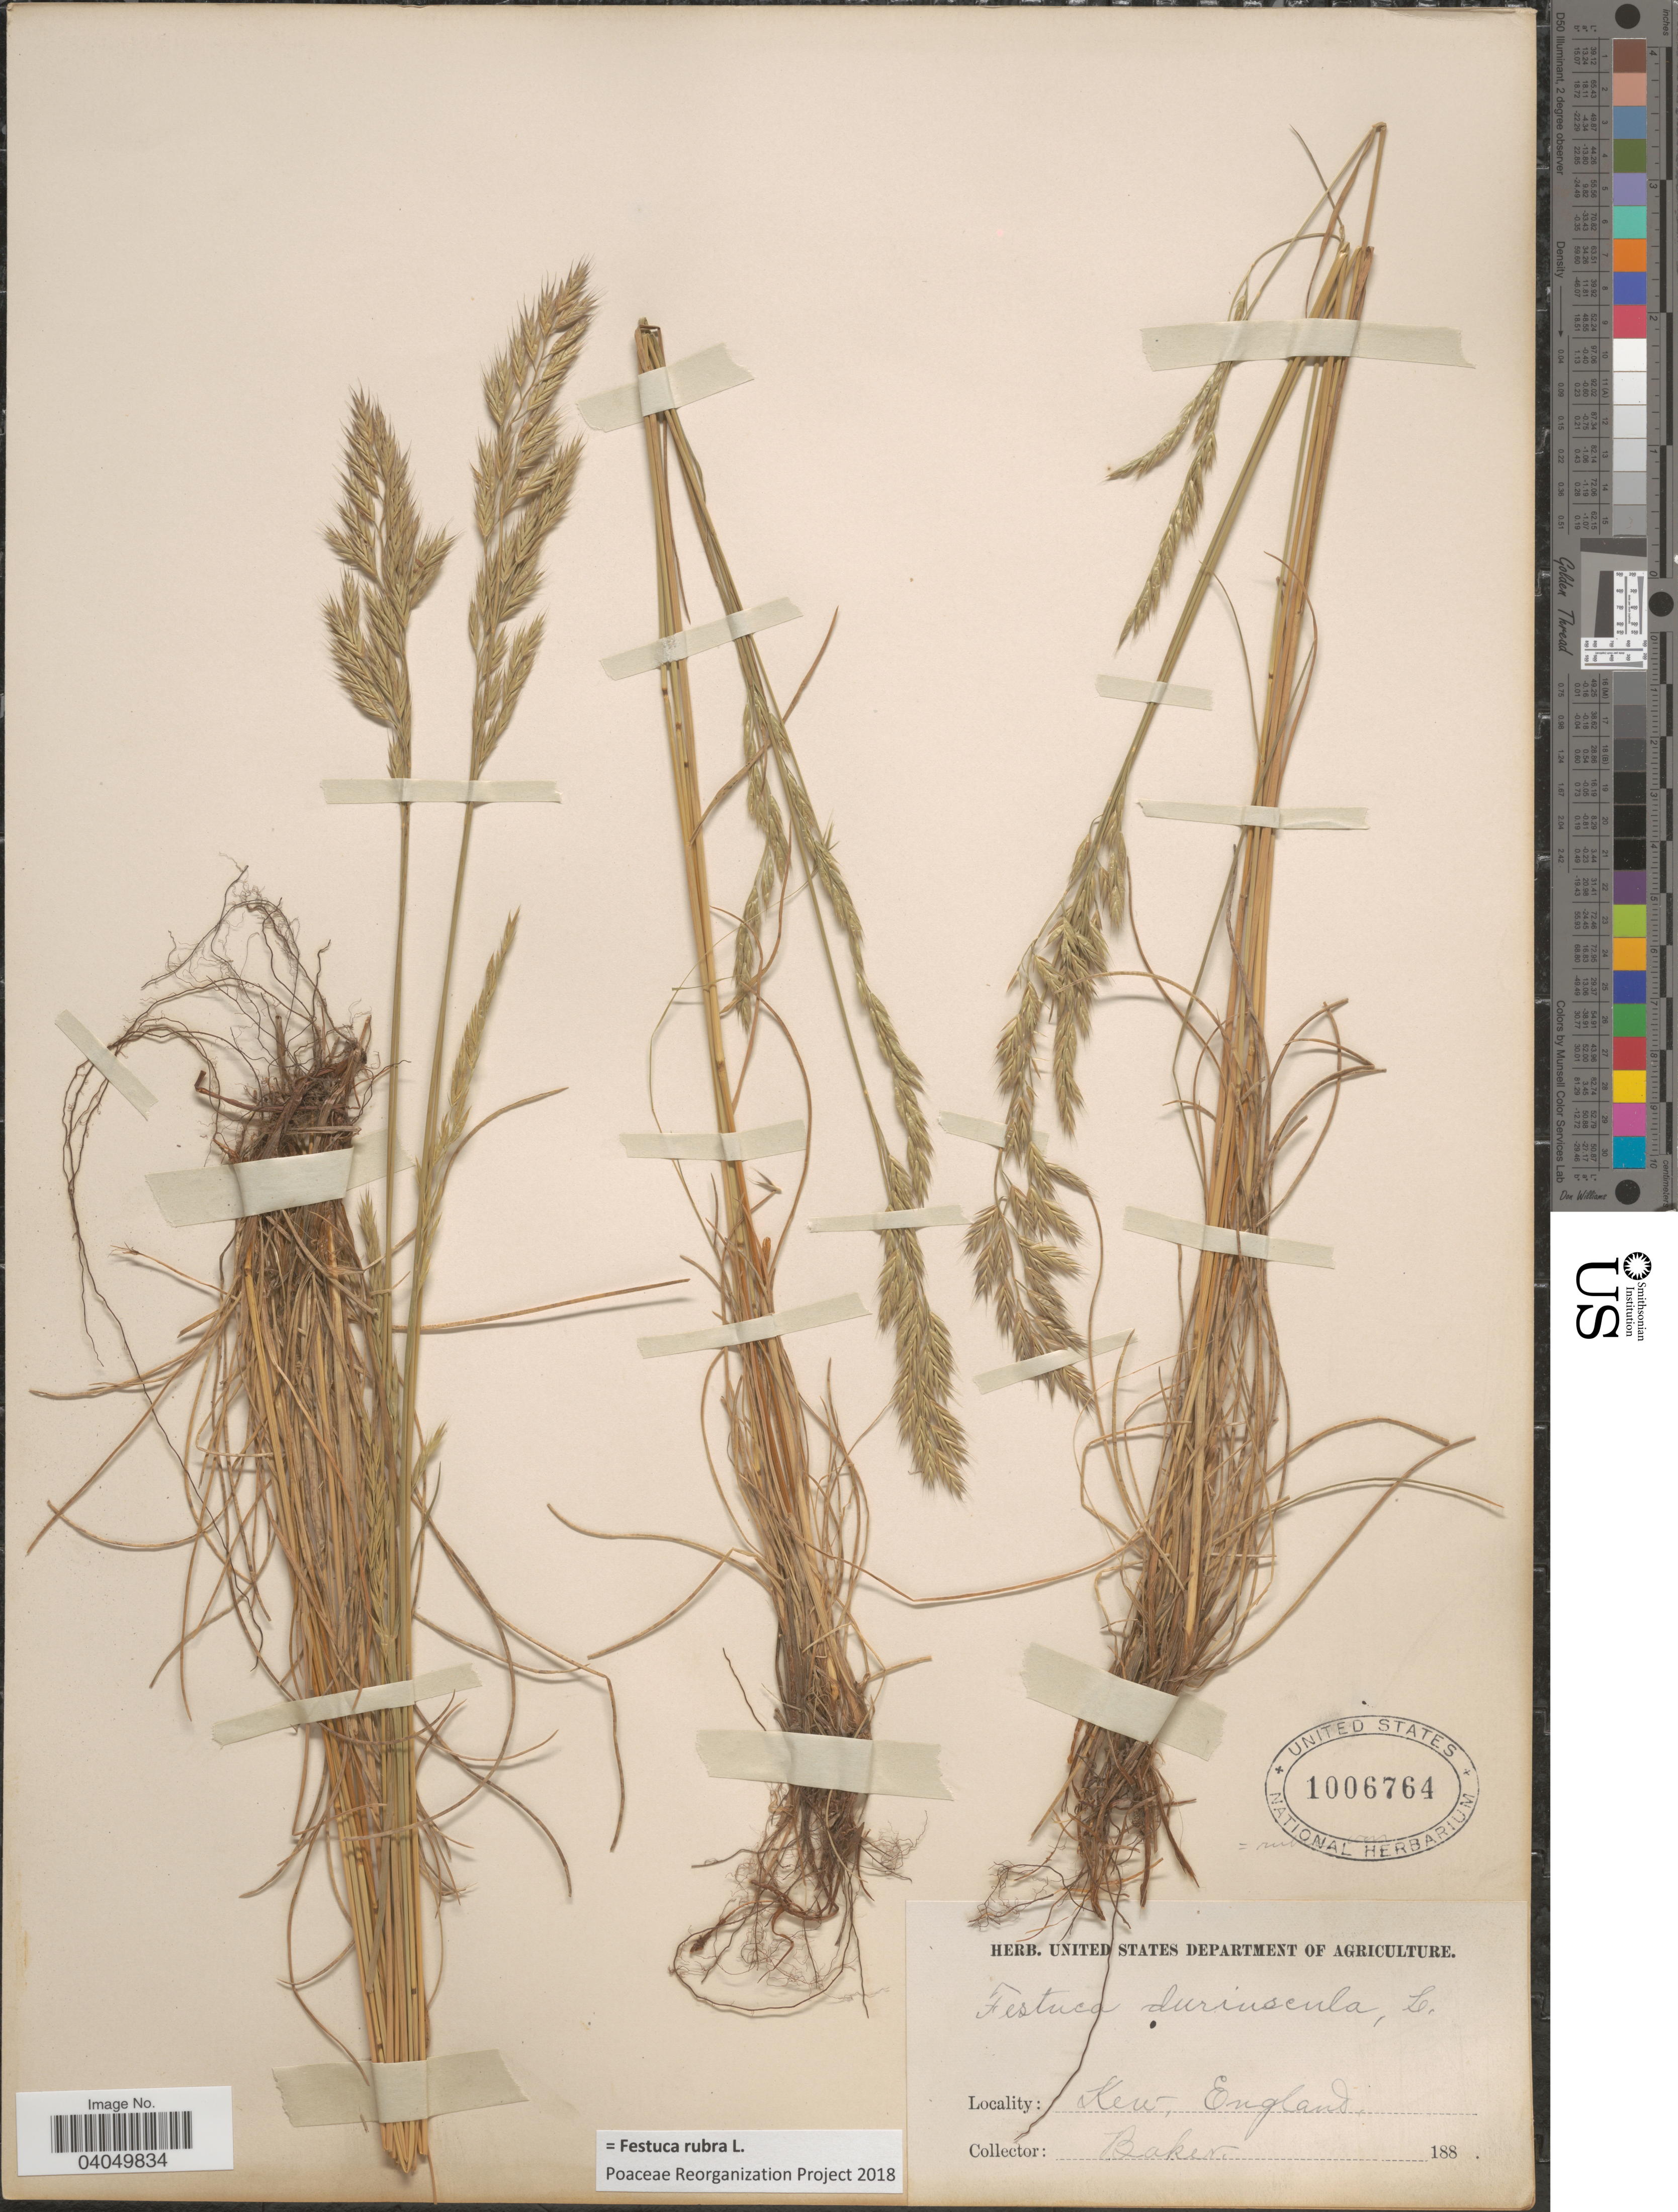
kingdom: Plantae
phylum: Tracheophyta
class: Liliopsida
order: Poales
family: Poaceae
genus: Festuca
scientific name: Festuca rubra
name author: L.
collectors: -- Baker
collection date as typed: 188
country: United Kingdom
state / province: England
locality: Kew, England.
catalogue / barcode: US 1006764